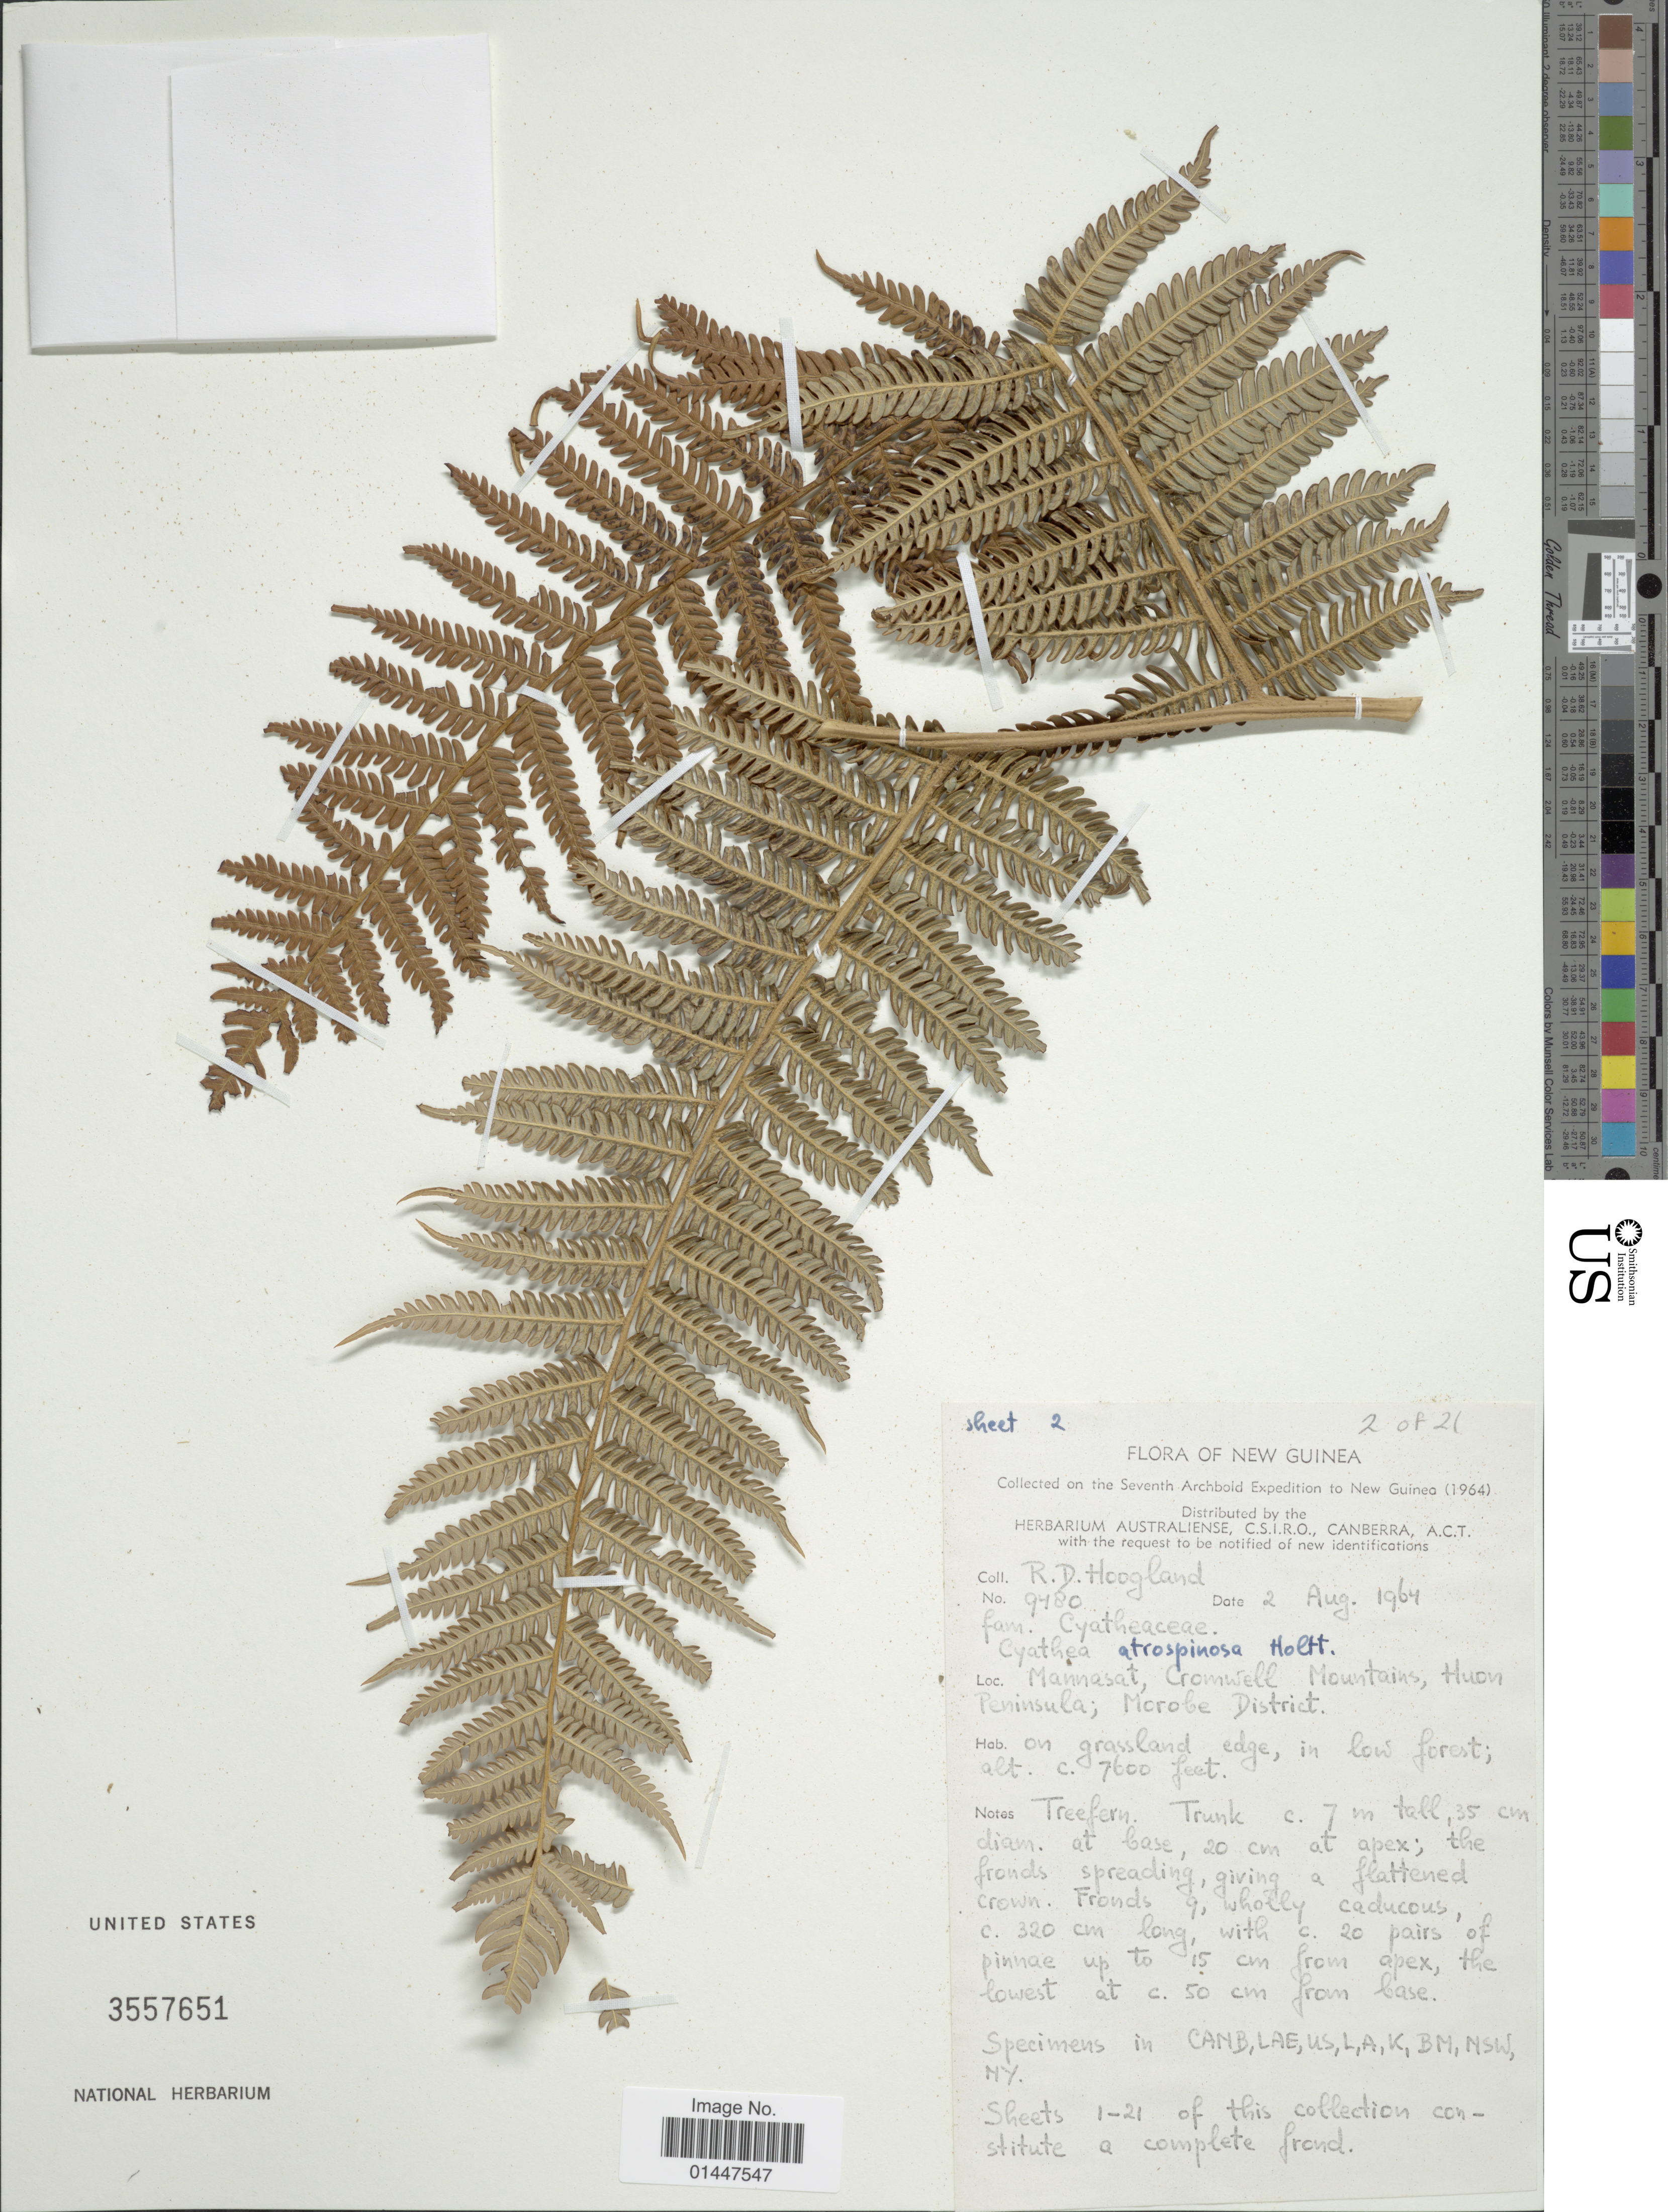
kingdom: Plantae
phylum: Tracheophyta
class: Polypodiopsida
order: Cyatheales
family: Cyatheaceae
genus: Sphaeropteris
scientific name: Sphaeropteris atrospinosa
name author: (Holttum) R.M. Tryon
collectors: R. D. Hoogland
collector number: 9480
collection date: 1964-08-02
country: Papua New Guinea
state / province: Morobe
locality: New Guinea. Mannasat, Cromwell Mountains, Huon Peninsula; Morobe District.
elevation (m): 2316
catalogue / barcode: US 3557651